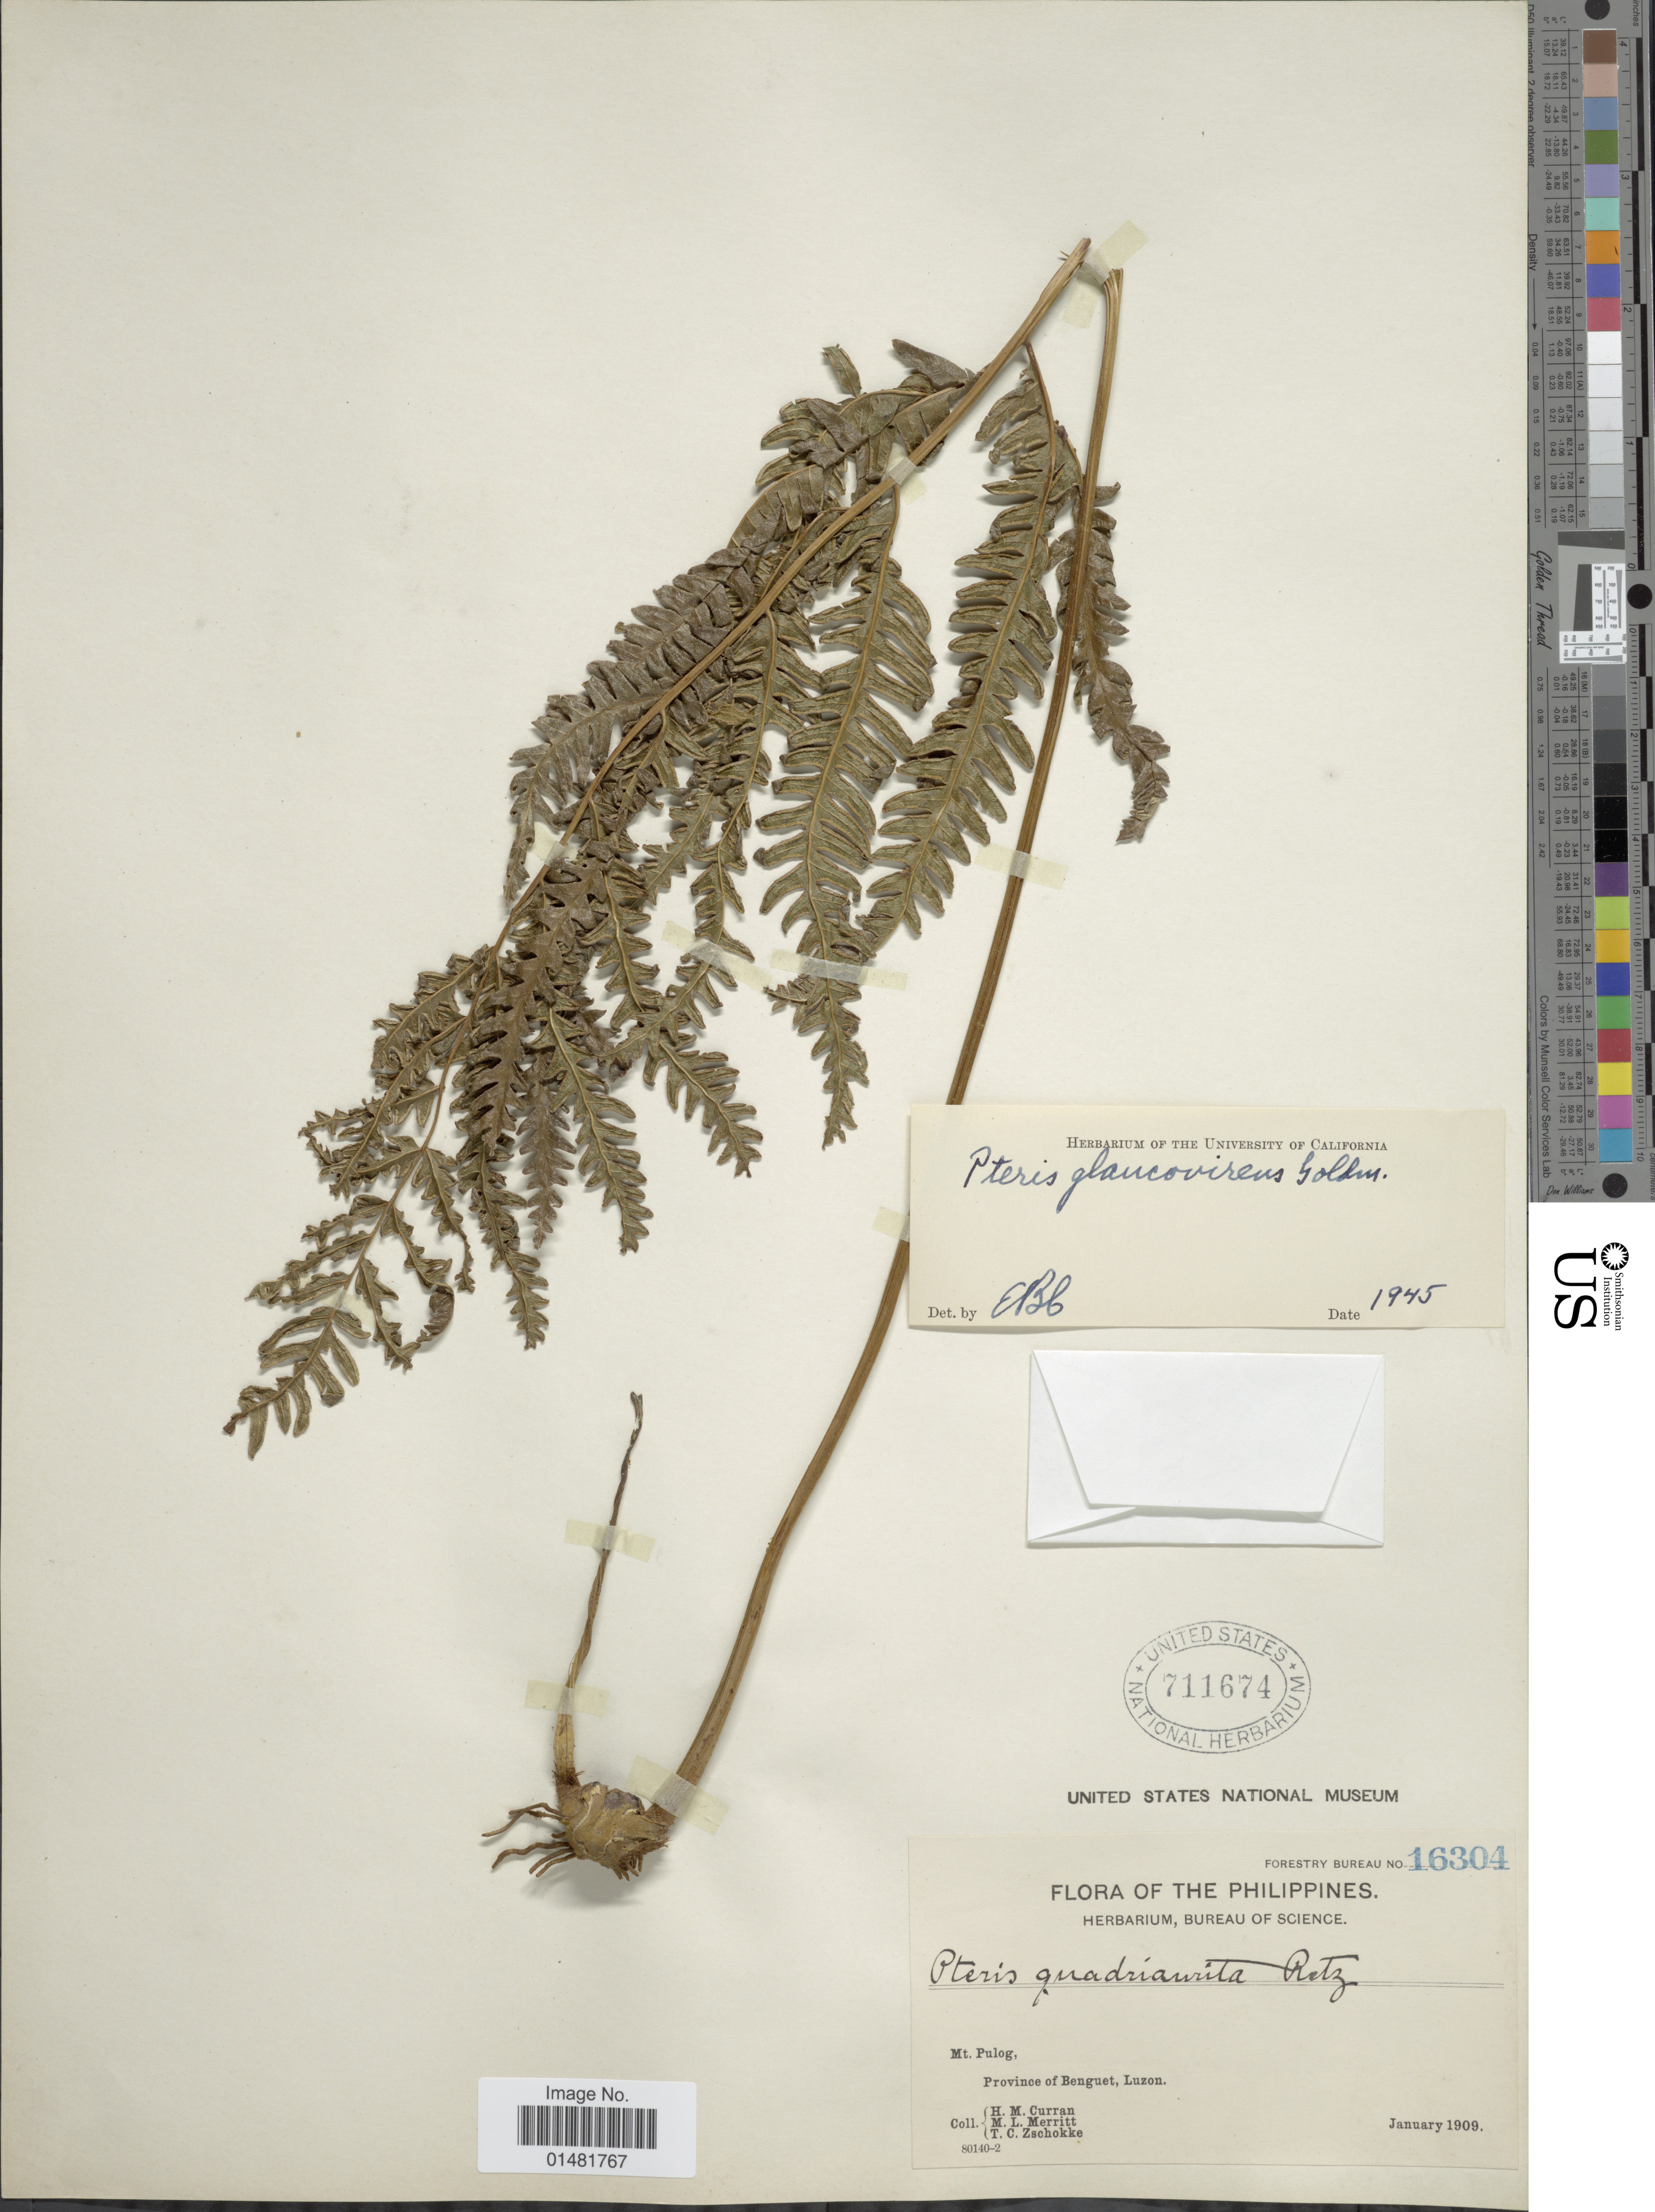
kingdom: Plantae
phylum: Tracheophyta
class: Polypodiopsida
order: Polypodiales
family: Pteridaceae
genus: Pteris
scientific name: Pteris glaucovirens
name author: Goldm.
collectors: H. M. Curran, M. L. Merritt & T. C. Zschokke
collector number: Forestry Bureau 16304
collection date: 1909-01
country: Philippines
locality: Mt. Pulog, Province of Benguet, Luzon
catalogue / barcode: US 711674